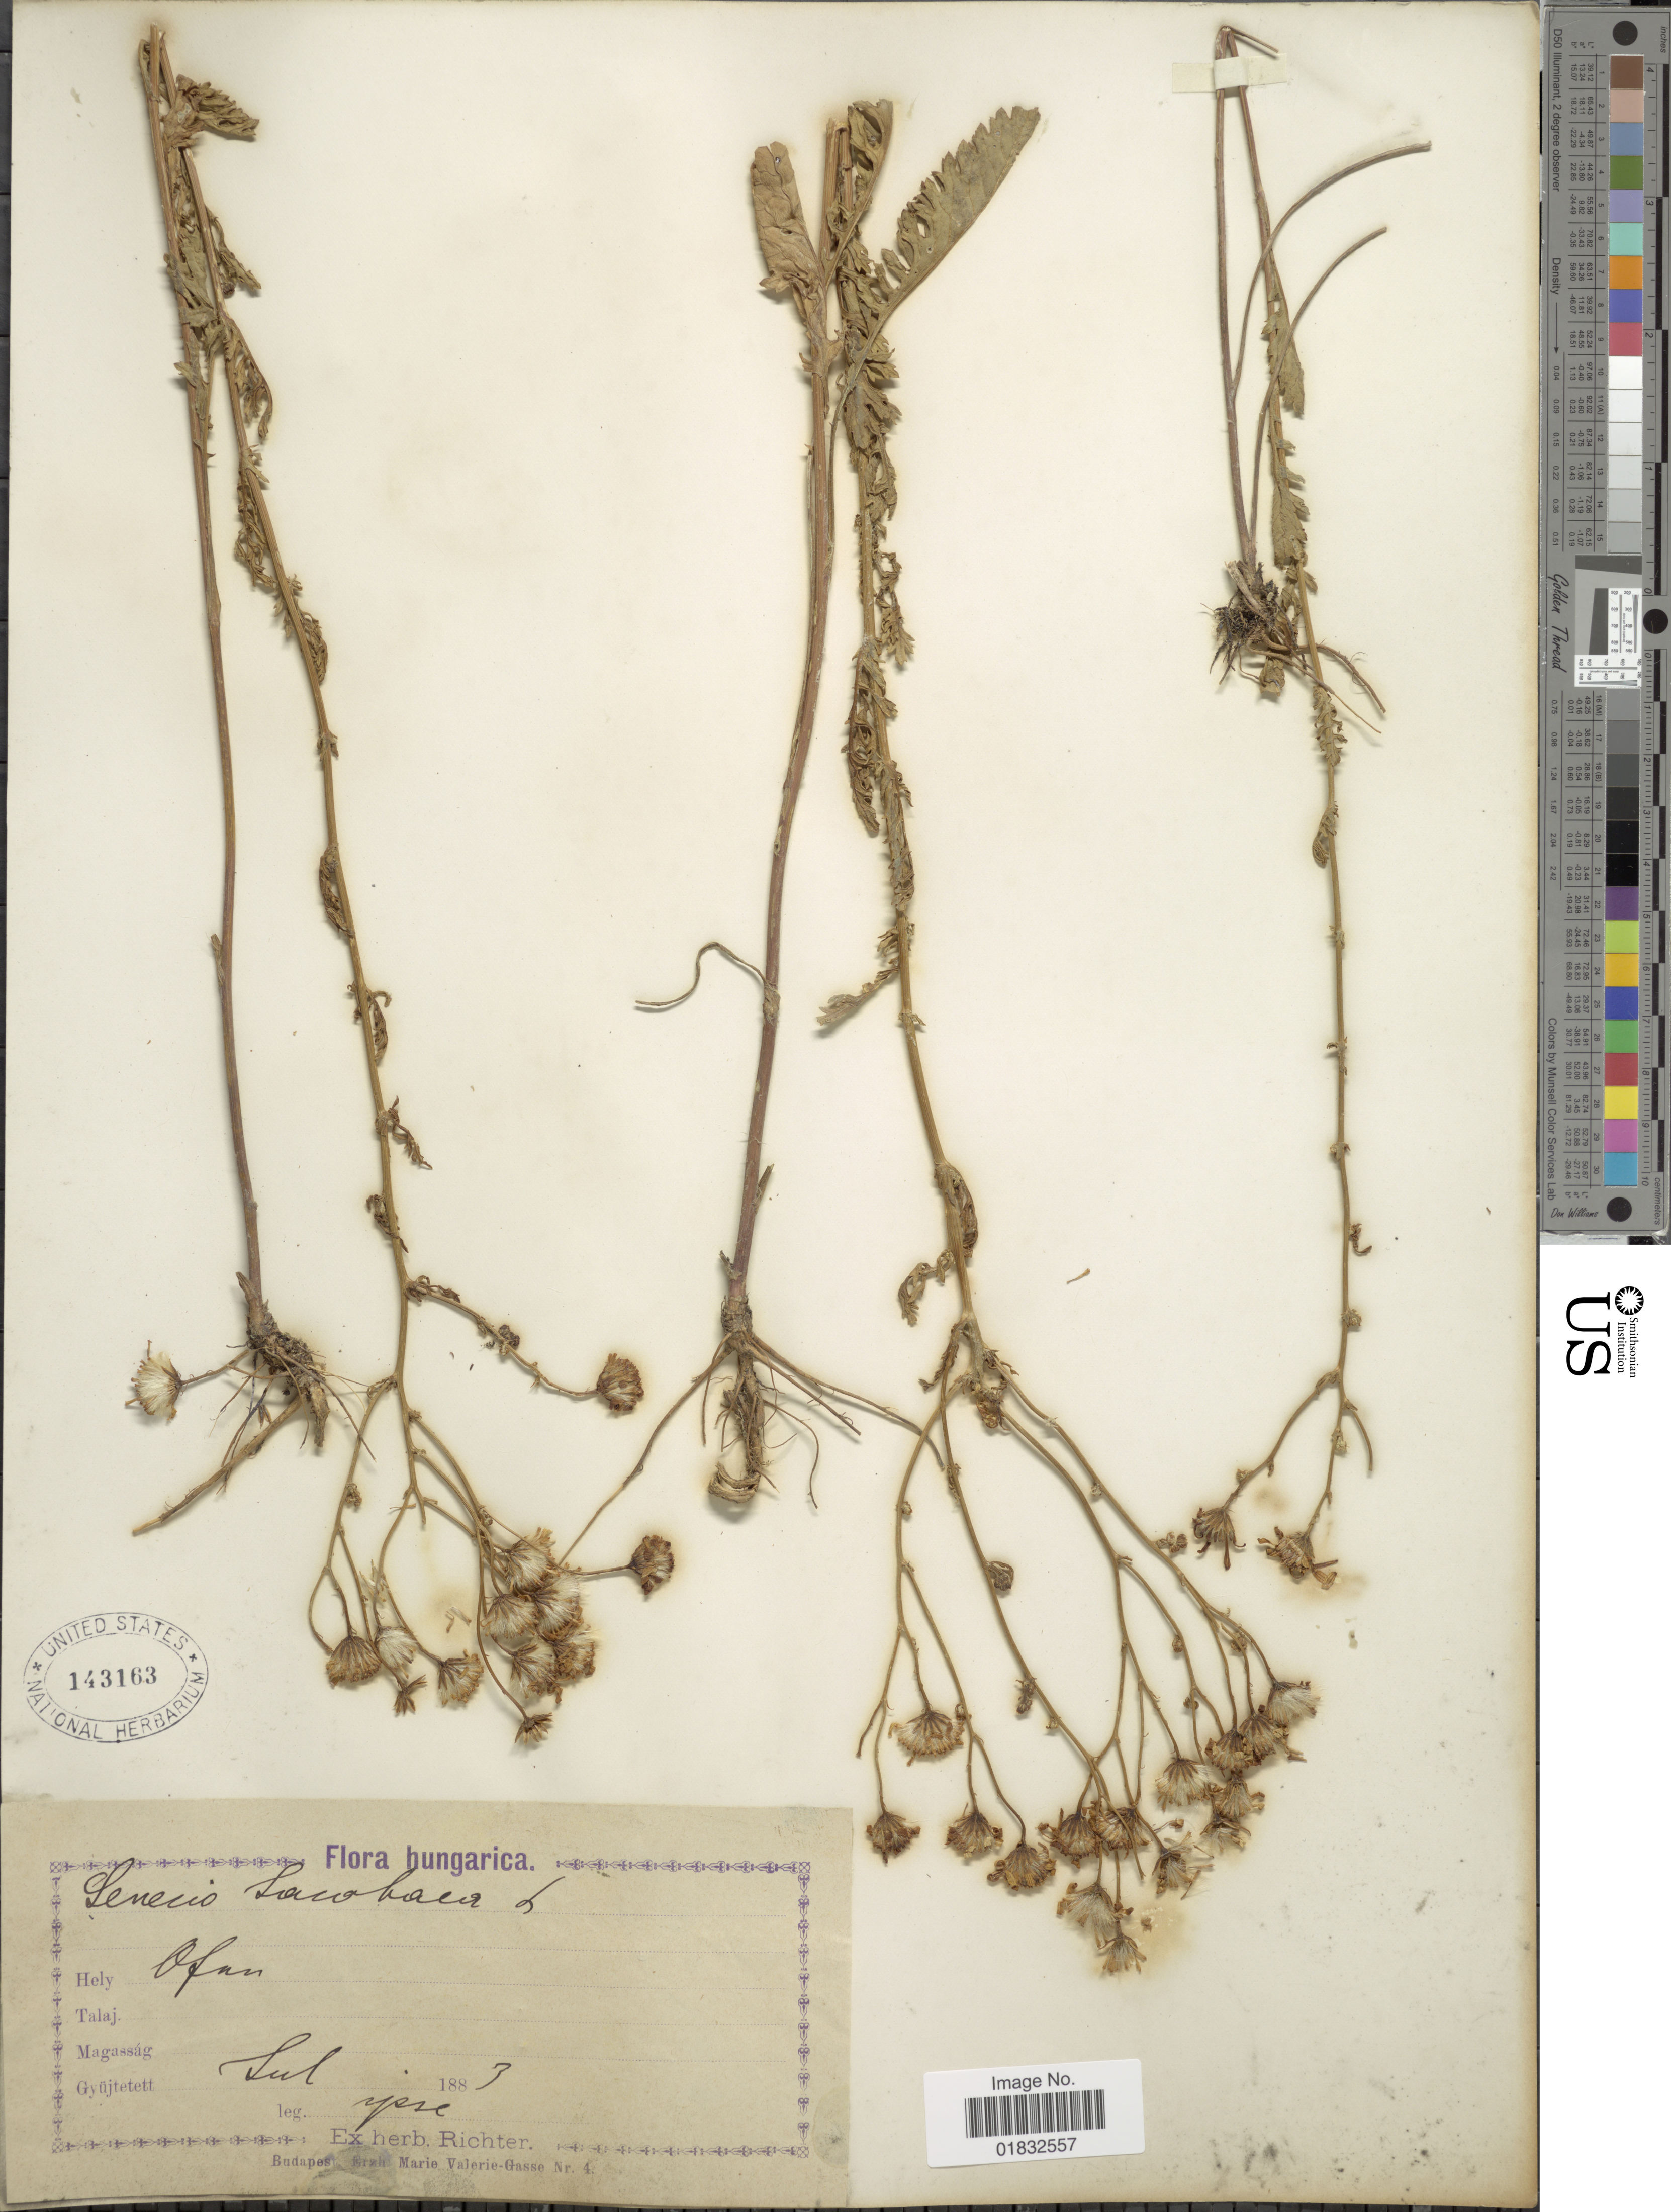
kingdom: Plantae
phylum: Tracheophyta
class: Magnoliopsida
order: Asterales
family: Asteraceae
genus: Jacobaea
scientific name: Jacobaea vulgaris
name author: Gaertn.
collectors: -- Richter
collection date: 1883-07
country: Hungary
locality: Ofan [interpreted]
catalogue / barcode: US 143163